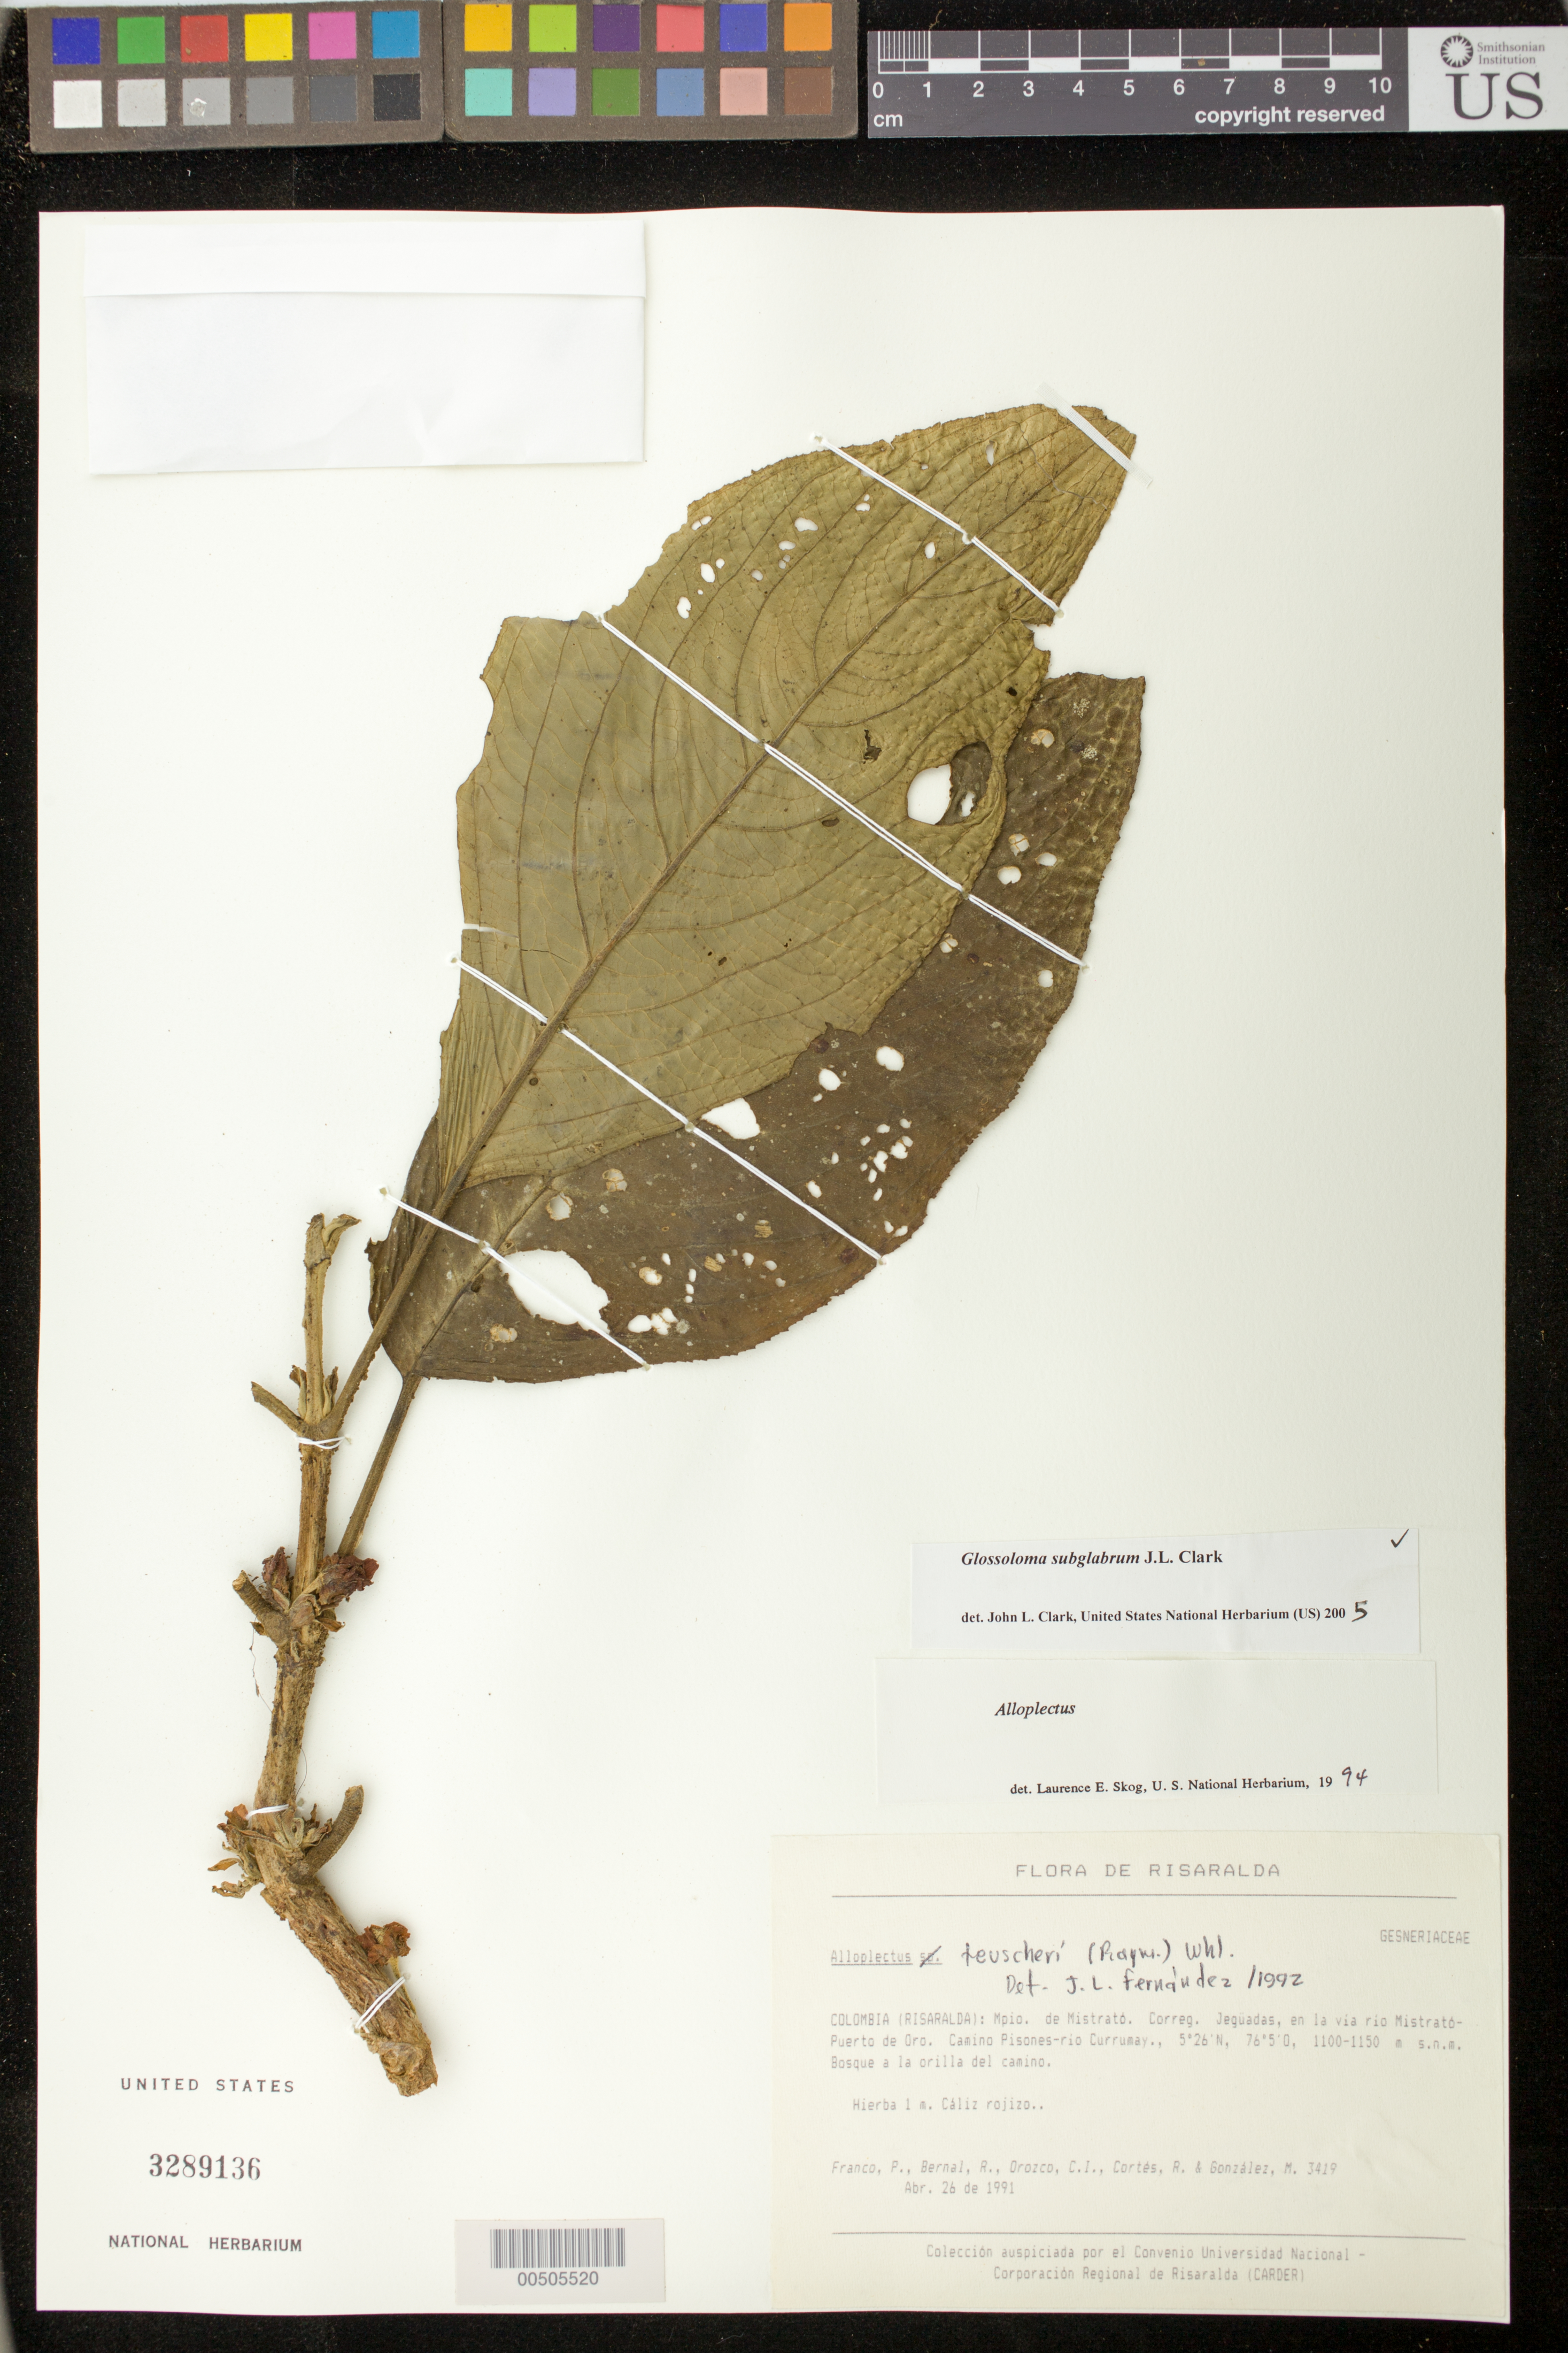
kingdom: Plantae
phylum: Tracheophyta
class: Magnoliopsida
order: Lamiales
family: Gesneriaceae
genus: Alloplectus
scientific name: Alloplectus sp.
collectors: P. Franco Roselli, C. I. Orozco, R. Bernal, R. Cortés & M. Gonzalez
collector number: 9090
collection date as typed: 26 Apr 1991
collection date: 1991-04-26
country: Colombia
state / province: Risaralda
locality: Mistrato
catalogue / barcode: US 3289136